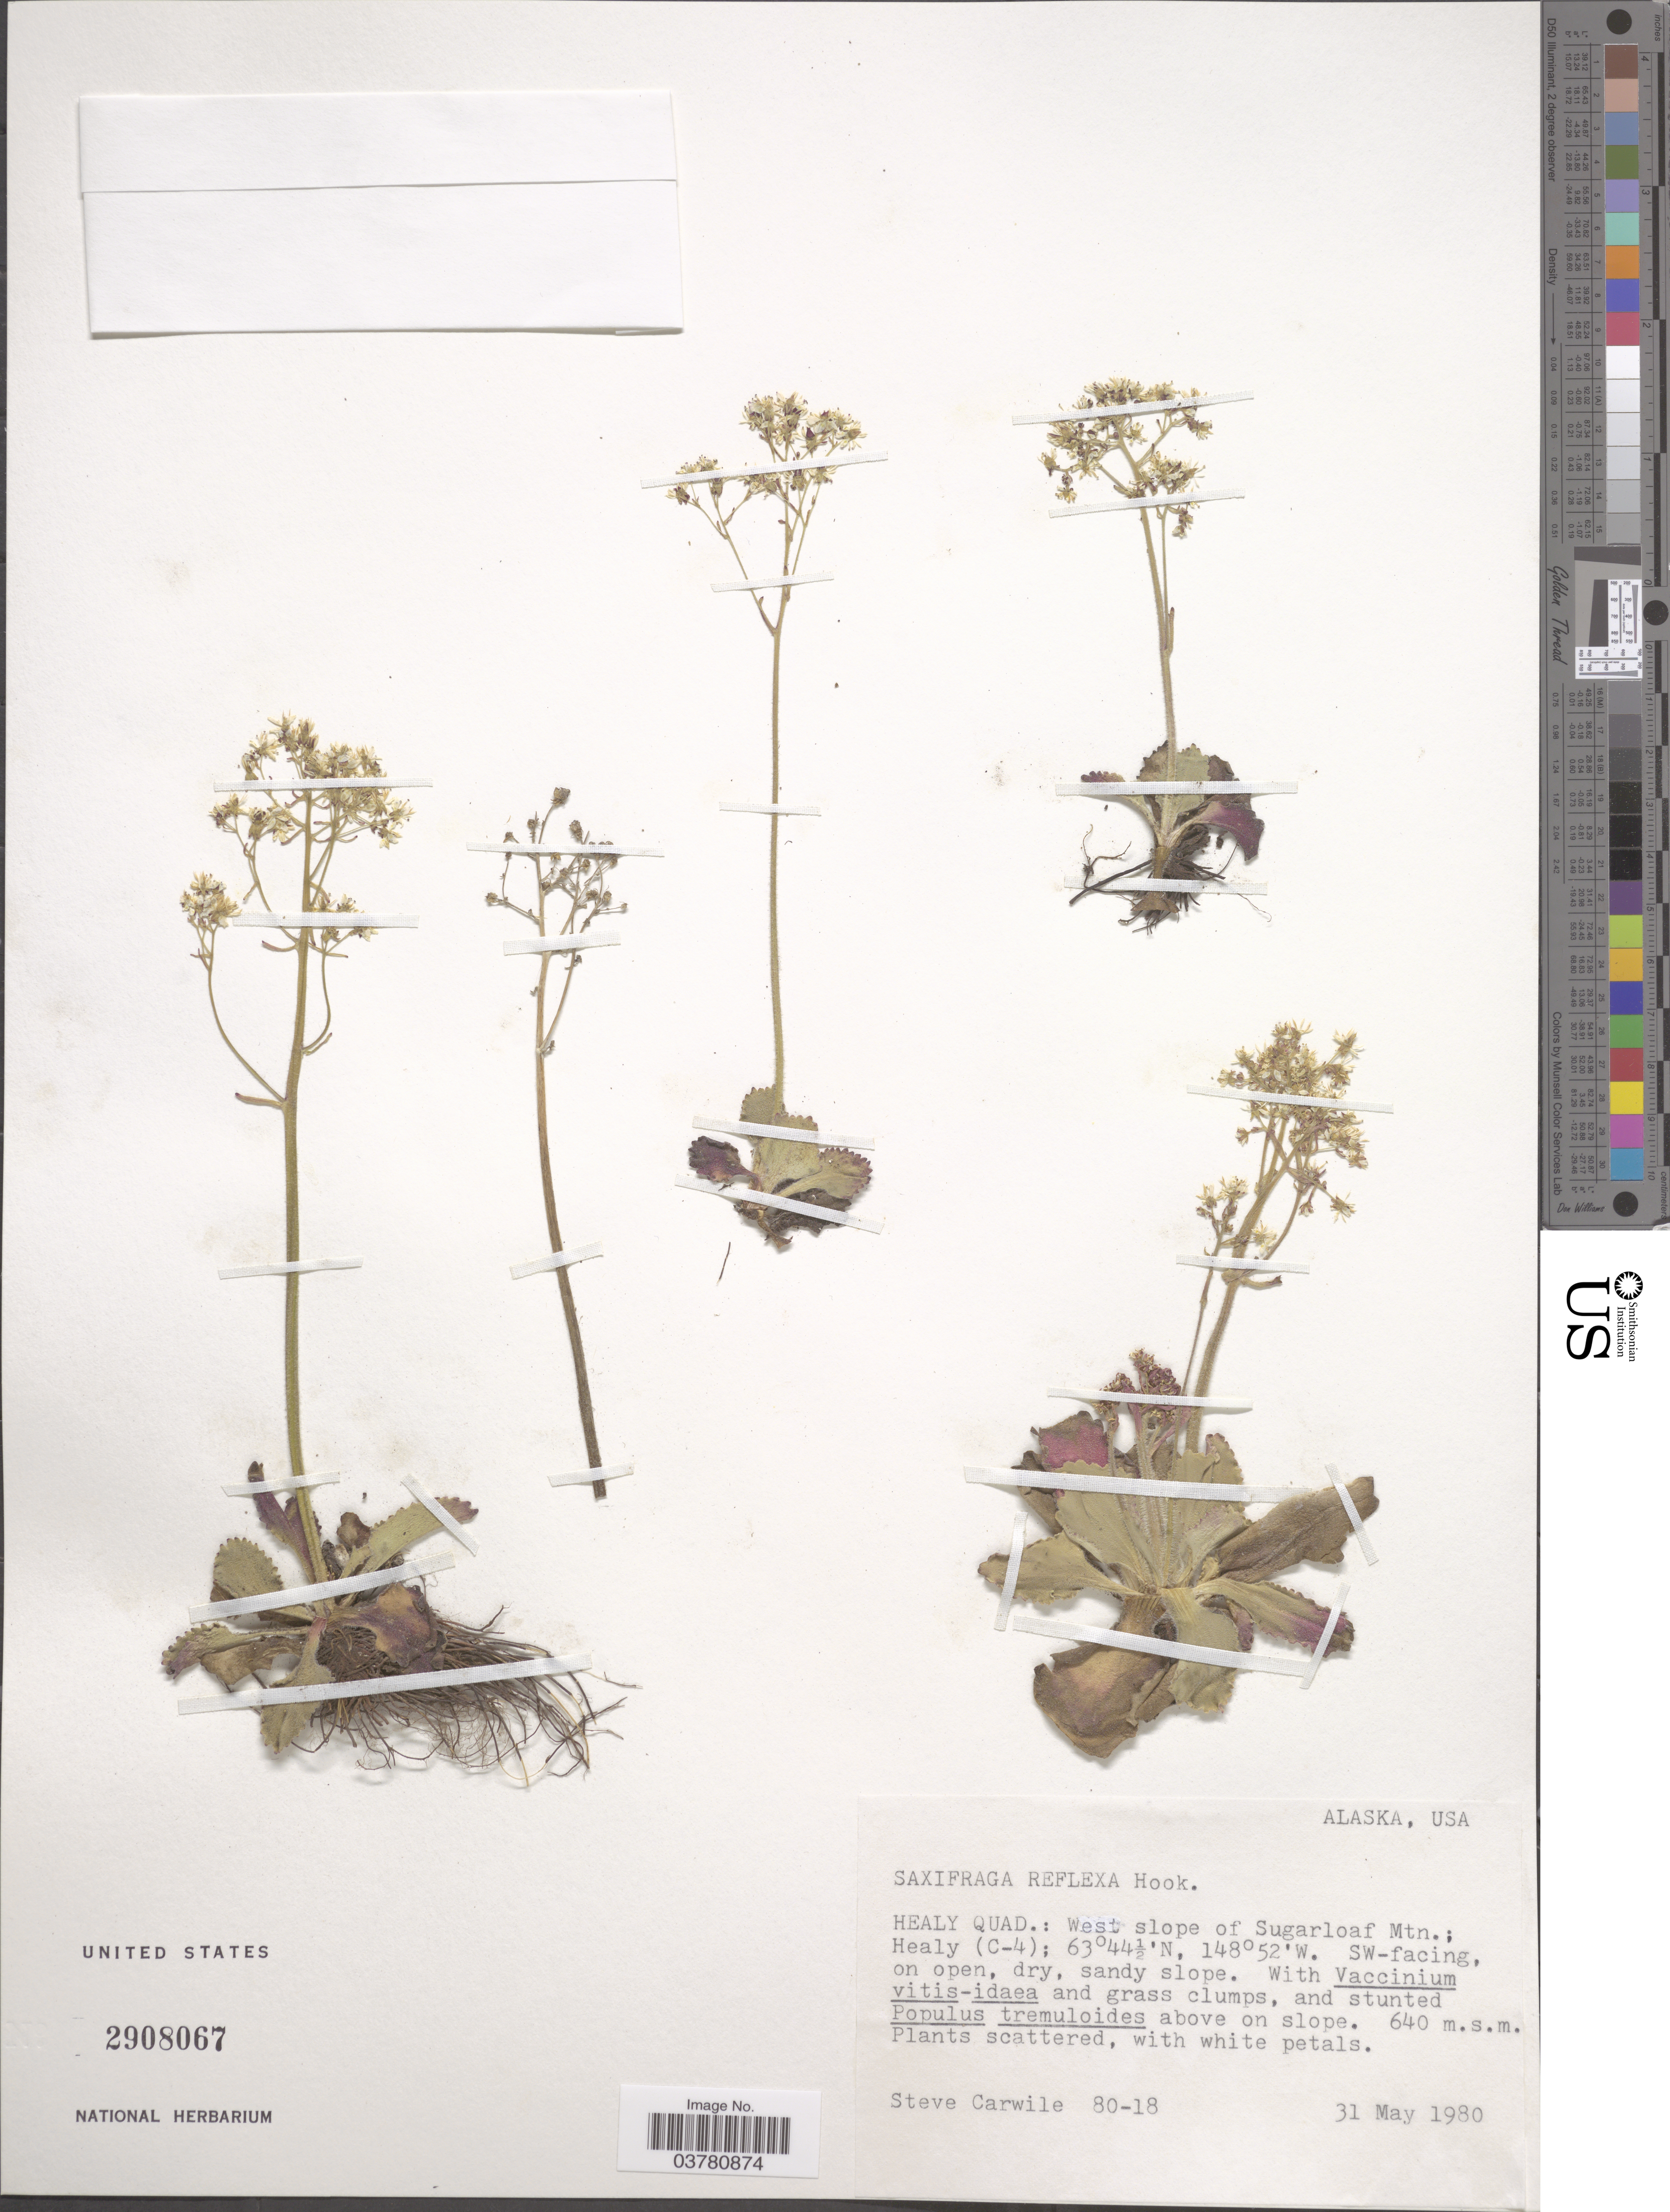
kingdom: Plantae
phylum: Tracheophyta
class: Magnoliopsida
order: Saxifragales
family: Saxifragaceae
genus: Micranthes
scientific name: Micranthes reflexa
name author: (Hook.) Small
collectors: S. Carwile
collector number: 80-18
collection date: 1980-05-31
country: United States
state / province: Alaska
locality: Healy Quad.: West slope of Sugarloaf Mtn.; Healy (C-4); SW-facing, on open, dry, sandy slope.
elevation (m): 640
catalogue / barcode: US 2908067